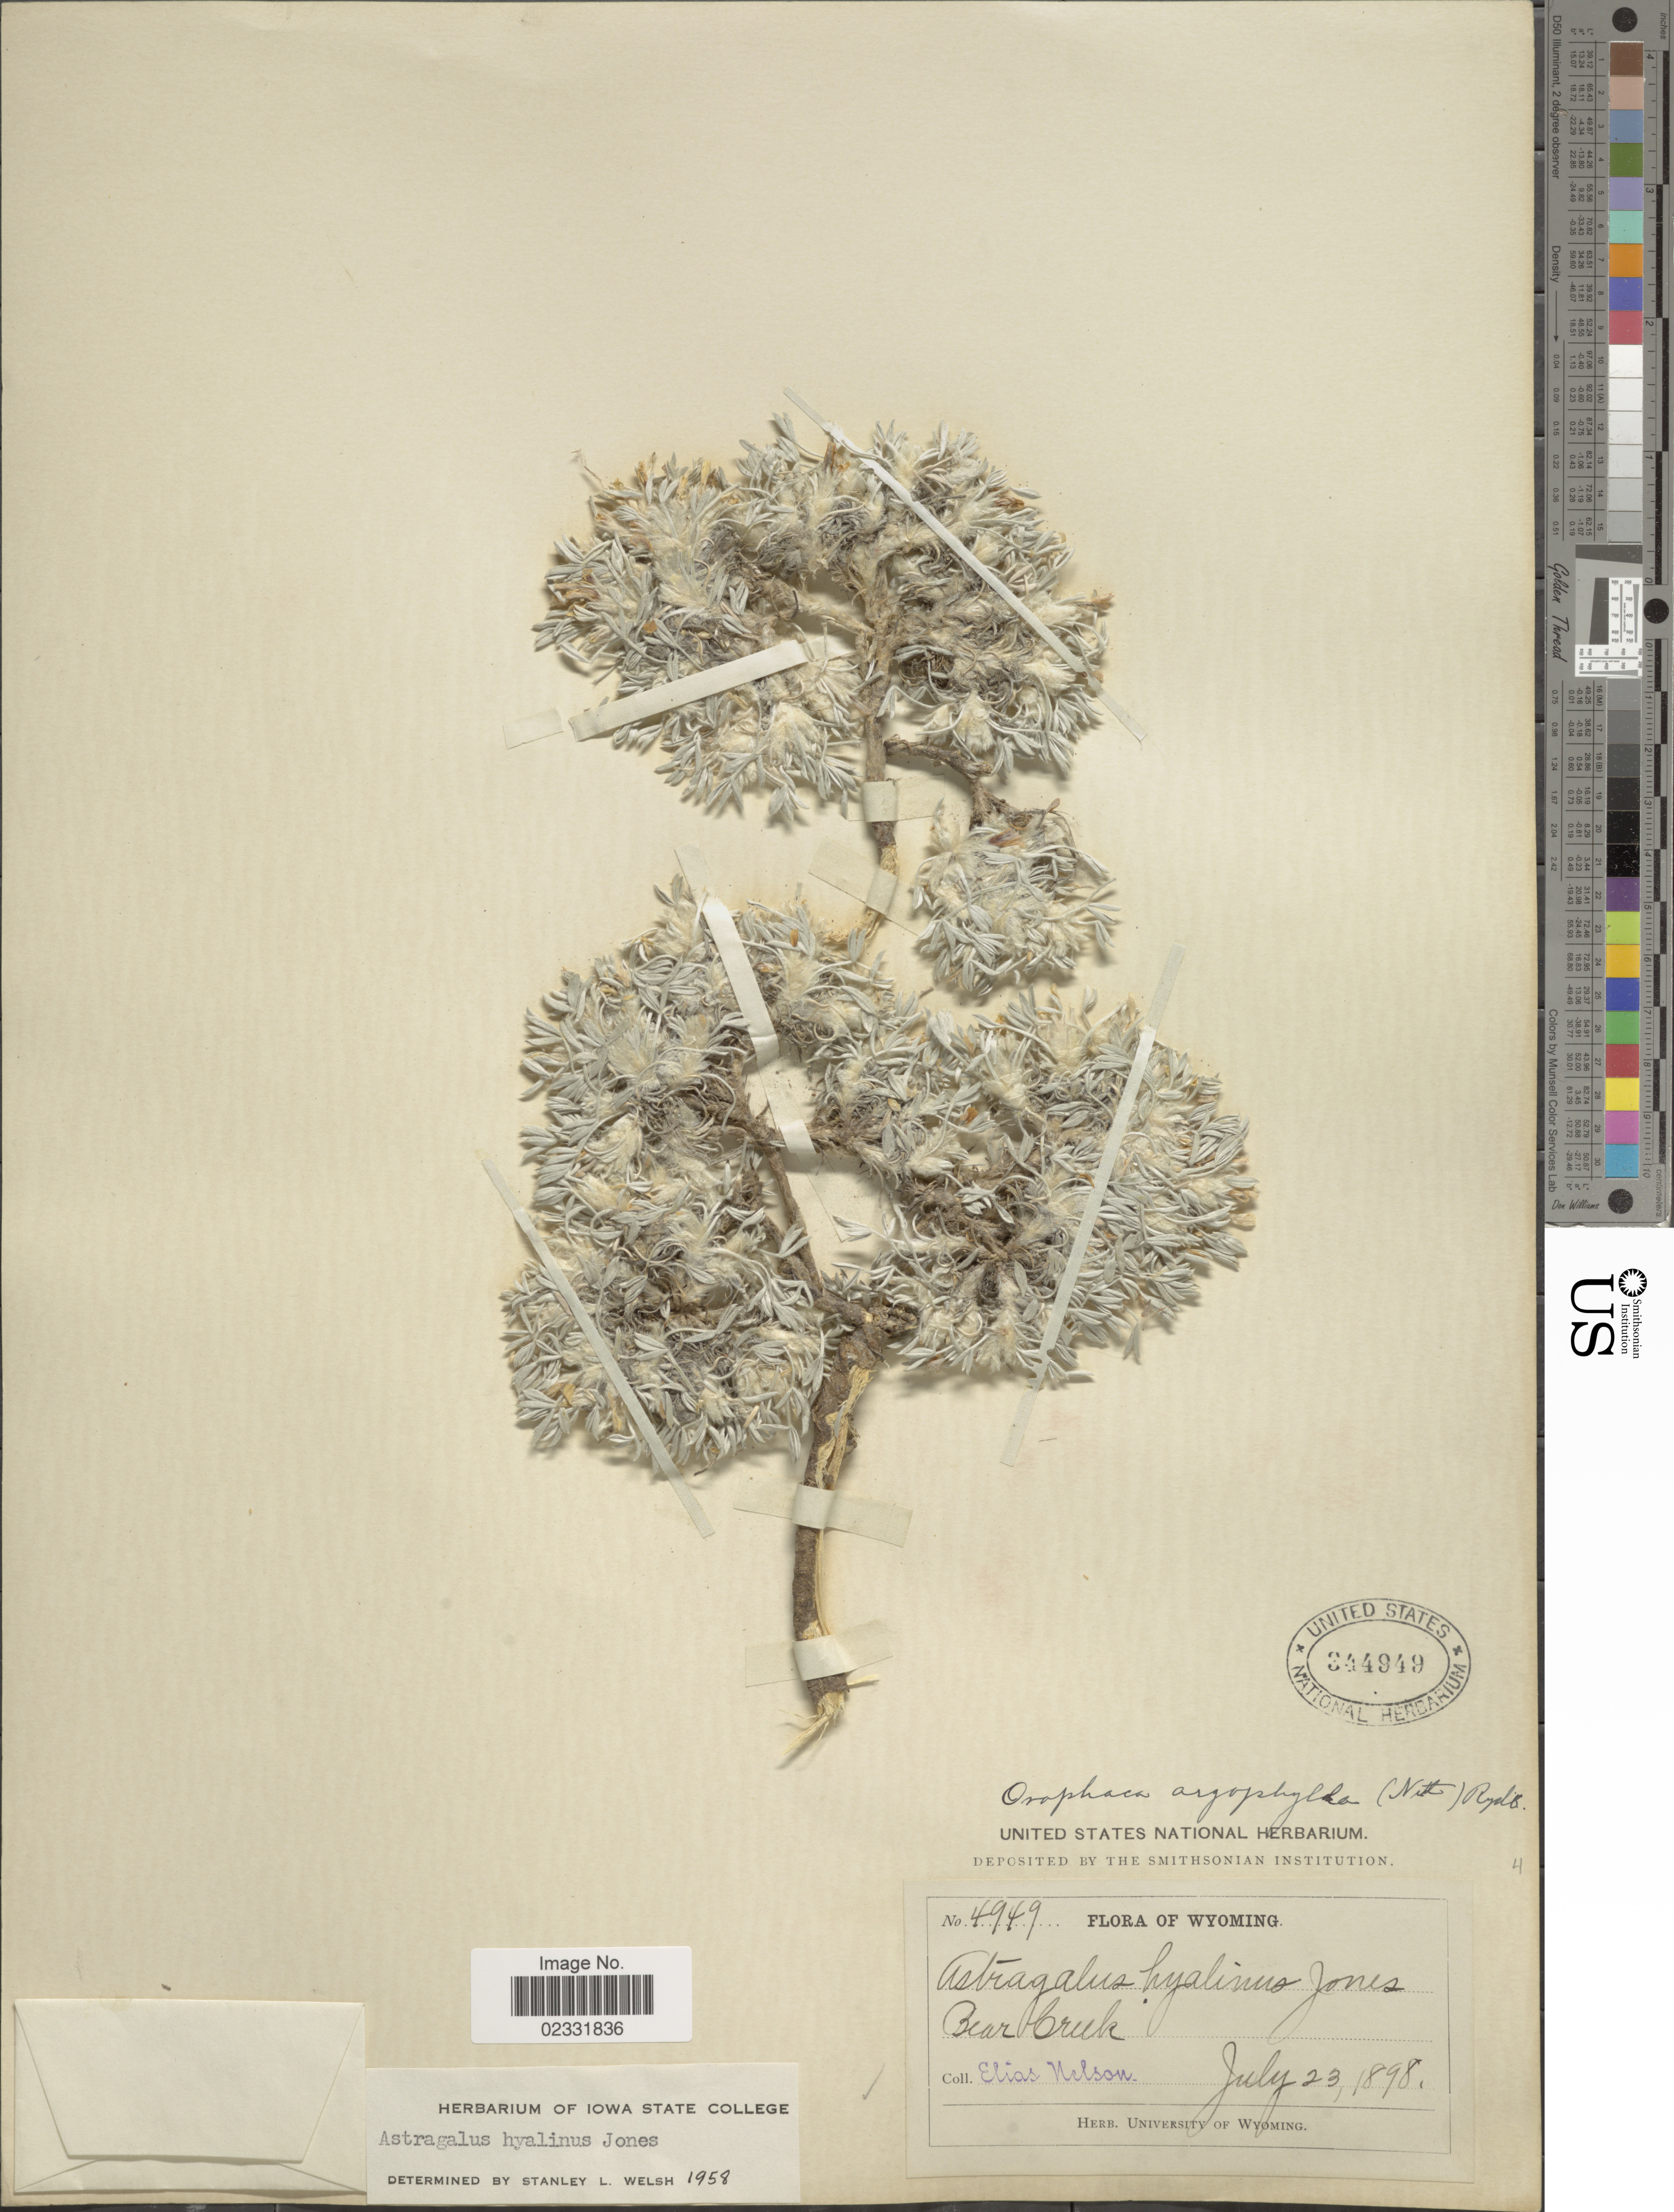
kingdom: Plantae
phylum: Tracheophyta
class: Magnoliopsida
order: Fabales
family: Fabaceae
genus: Astragalus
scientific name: Astragalus hyalinus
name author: M.E. Jones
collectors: E. Nelson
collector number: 4949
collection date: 1898-07-23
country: United States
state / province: Wyoming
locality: Bear Creek.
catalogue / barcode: US 344949